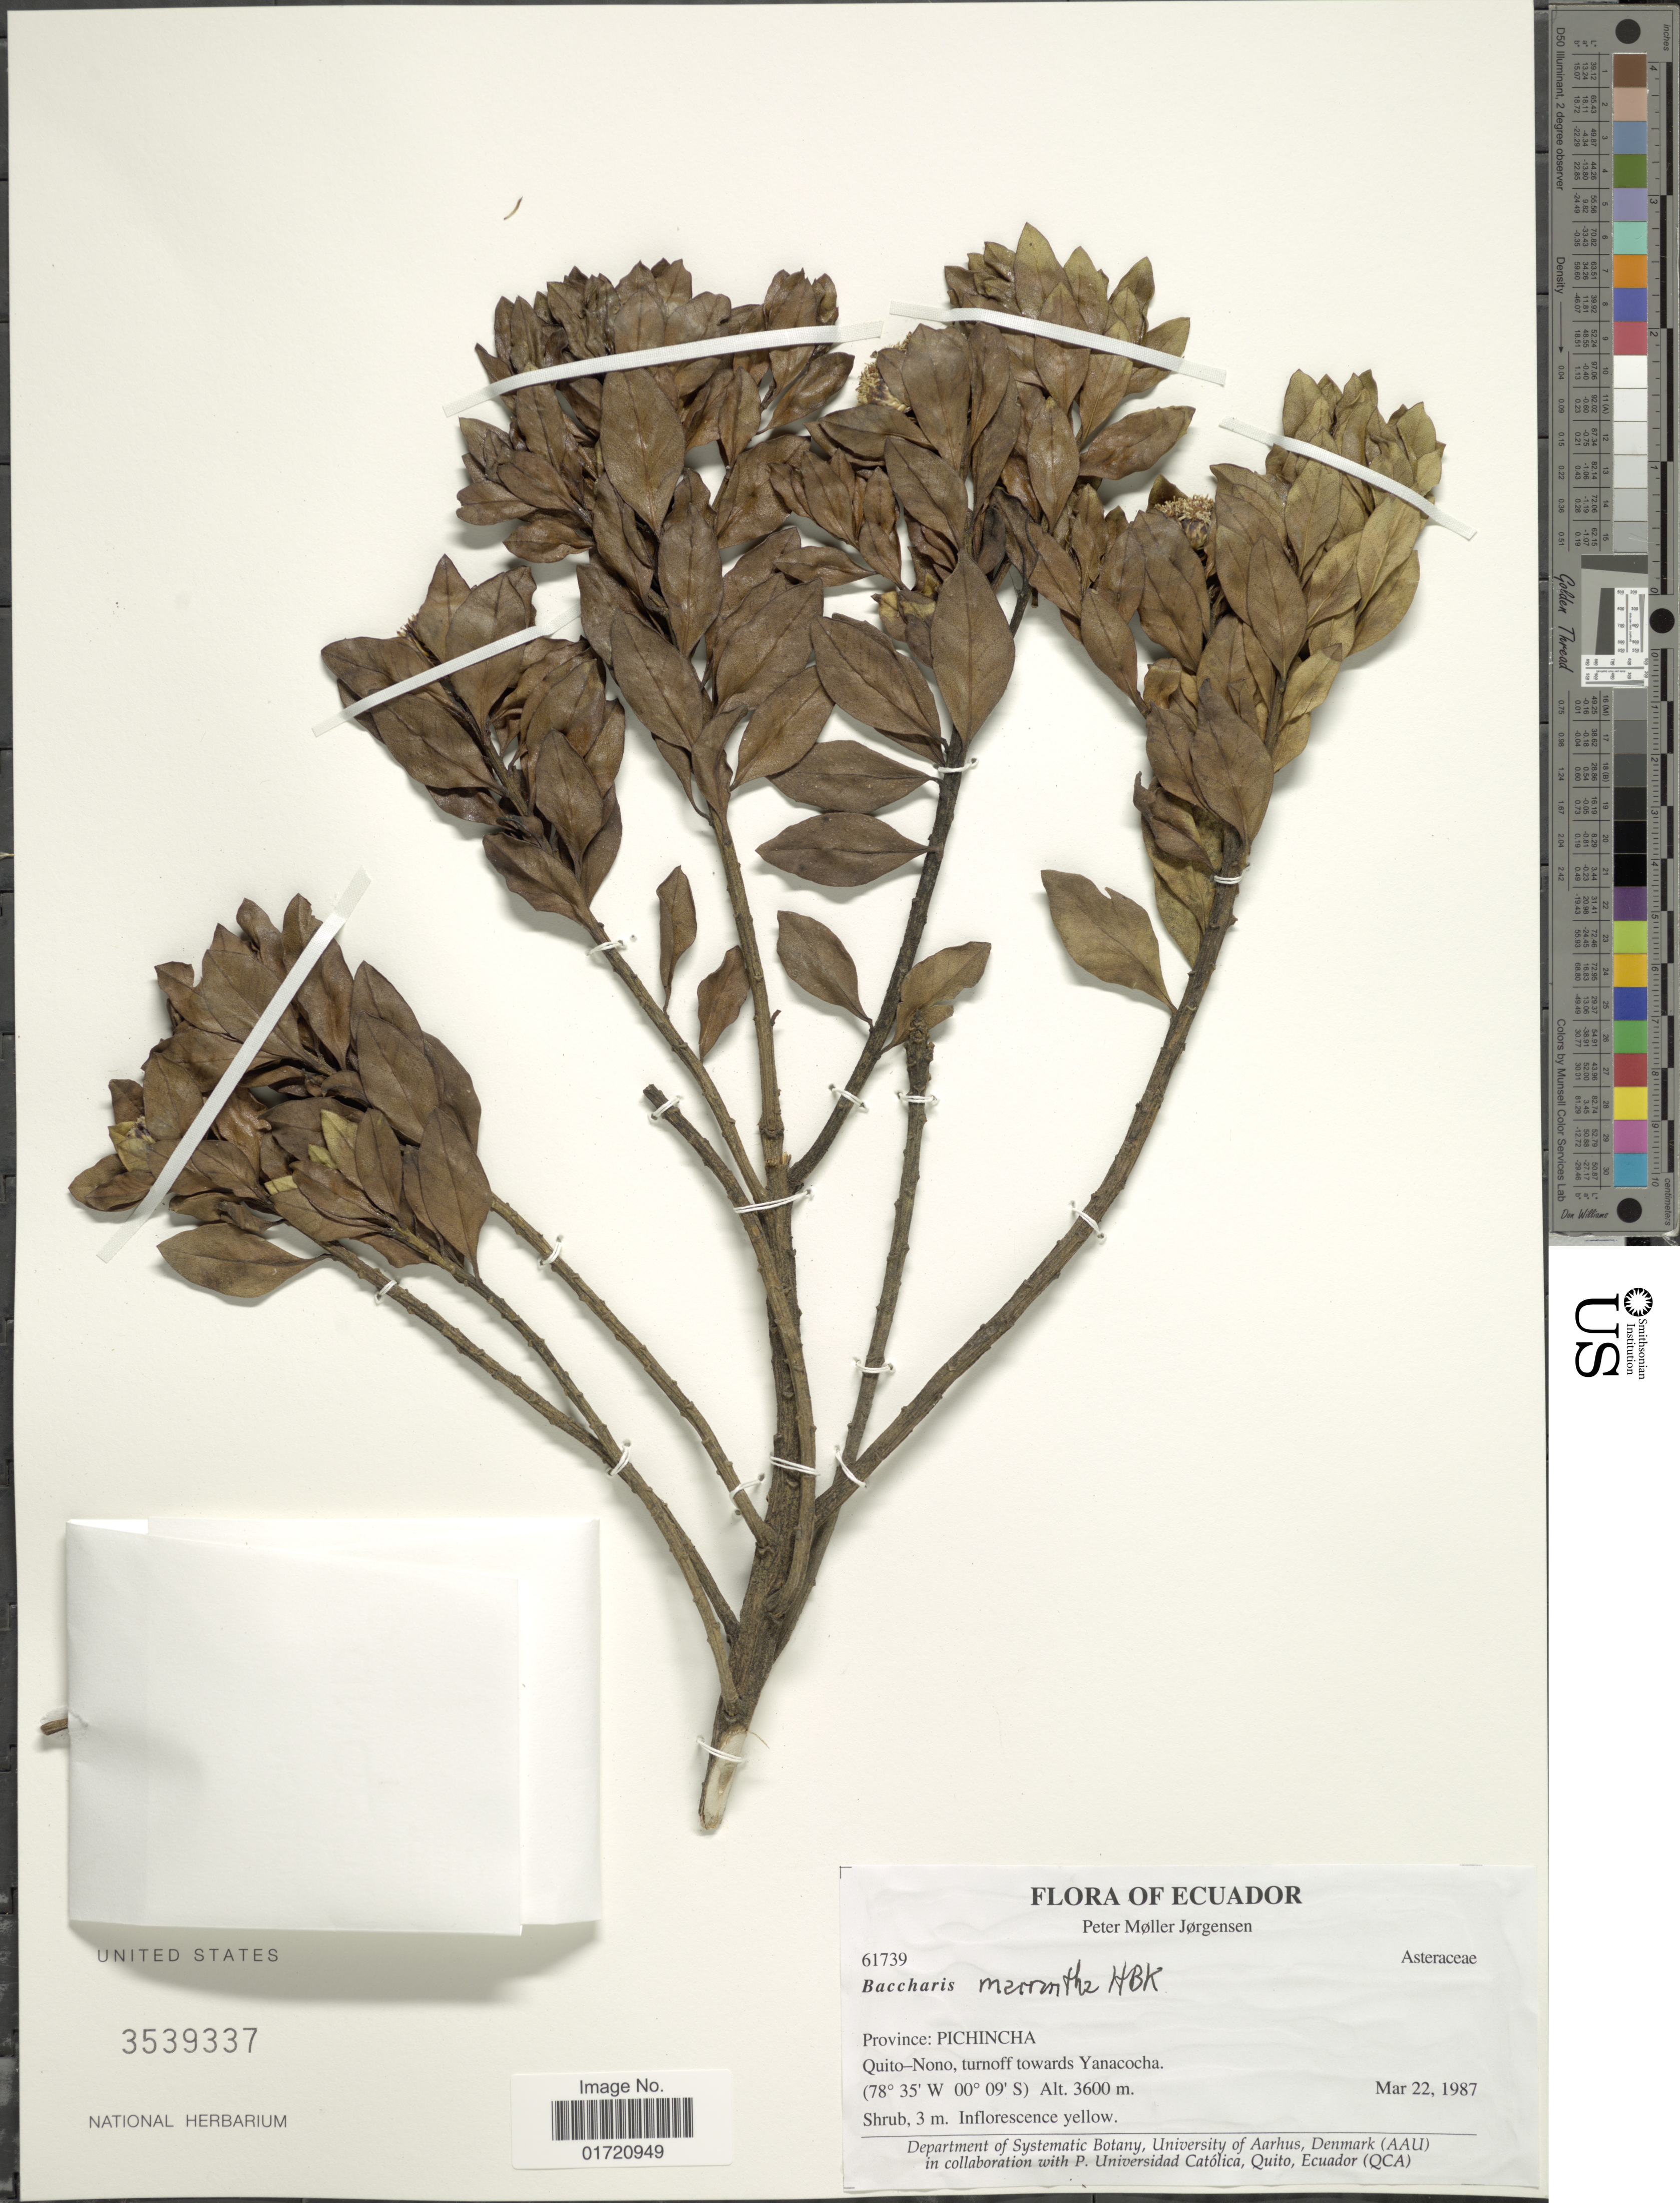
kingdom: Plantae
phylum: Tracheophyta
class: Magnoliopsida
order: Asterales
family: Asteraceae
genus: Baccharis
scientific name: Baccharis macrantha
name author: Kunth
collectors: P. Jörgensen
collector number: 61739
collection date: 1987-03-22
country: Ecuador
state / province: Pichincha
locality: Quito-Nono, turnoff towards Yanacocha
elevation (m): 3600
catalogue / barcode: US 3539337